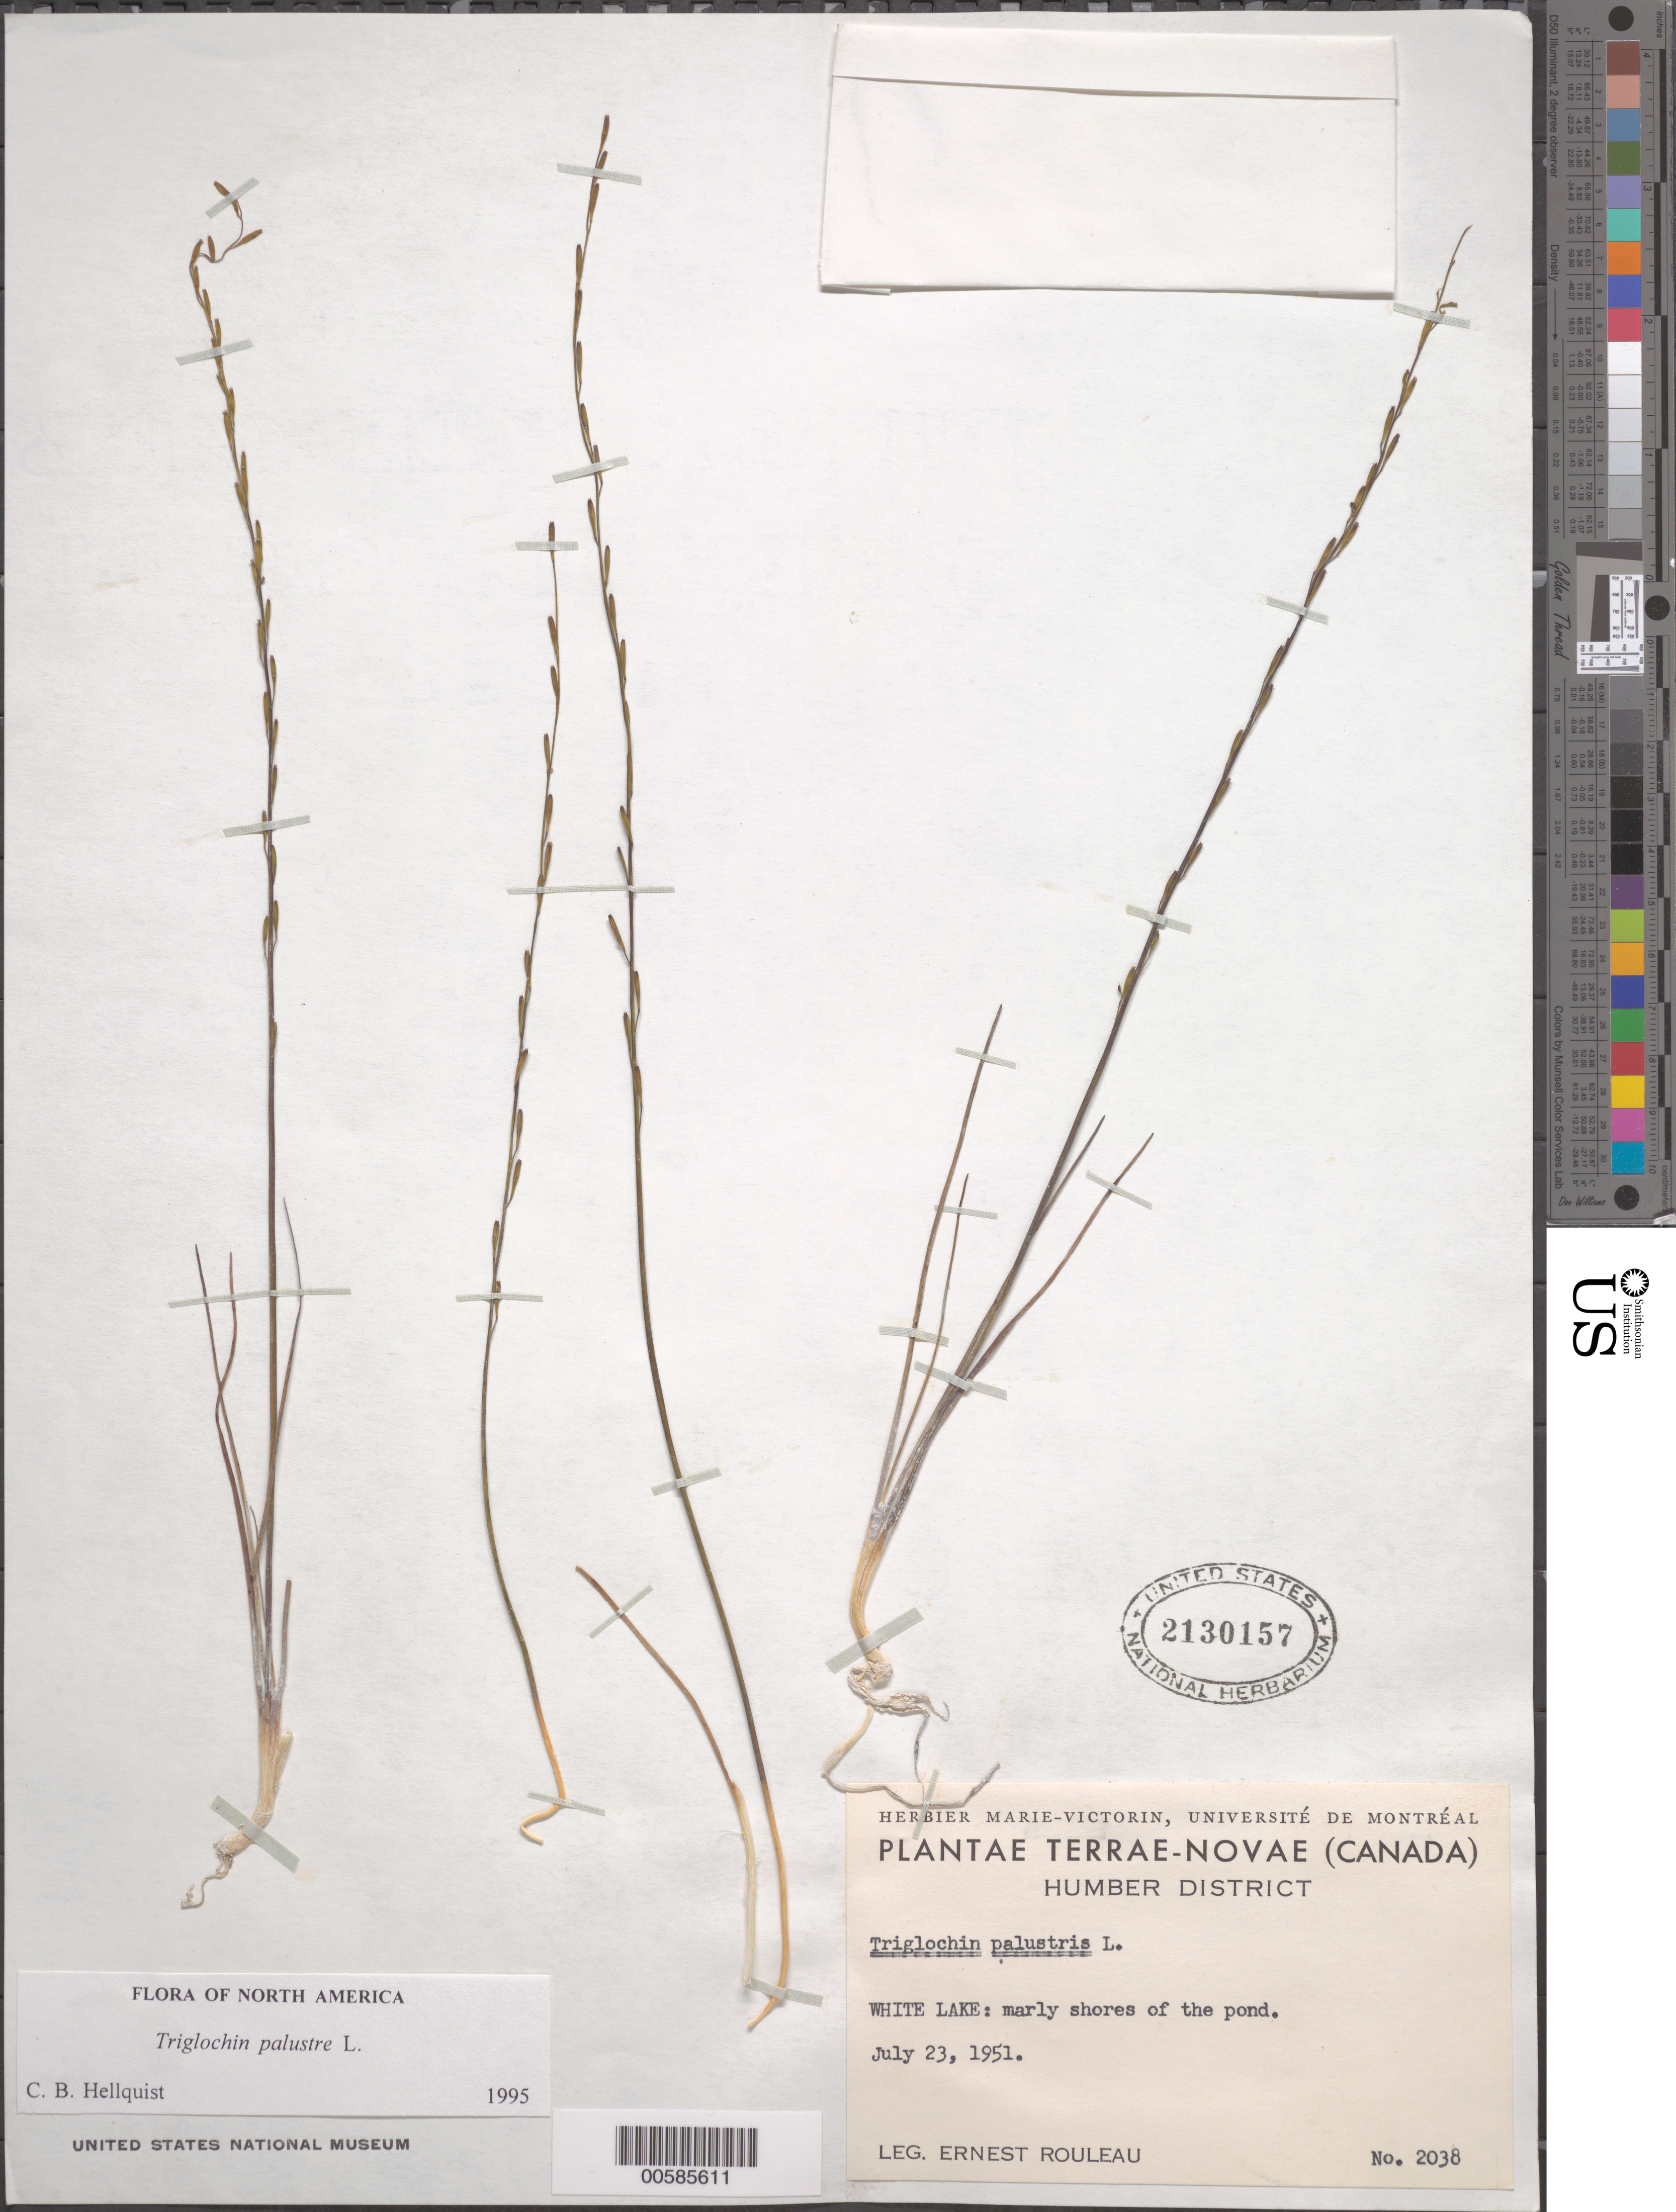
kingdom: Plantae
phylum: Tracheophyta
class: Liliopsida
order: Alismatales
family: Juncaginaceae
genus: Triglochin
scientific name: Triglochin palustris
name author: L.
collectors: E. Rouleau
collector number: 2038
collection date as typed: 23 Jul 1951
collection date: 1951-07-23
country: Canada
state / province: Newfoundland and Labrador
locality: Humber Dist. (?), White Lake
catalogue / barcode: US 2130157